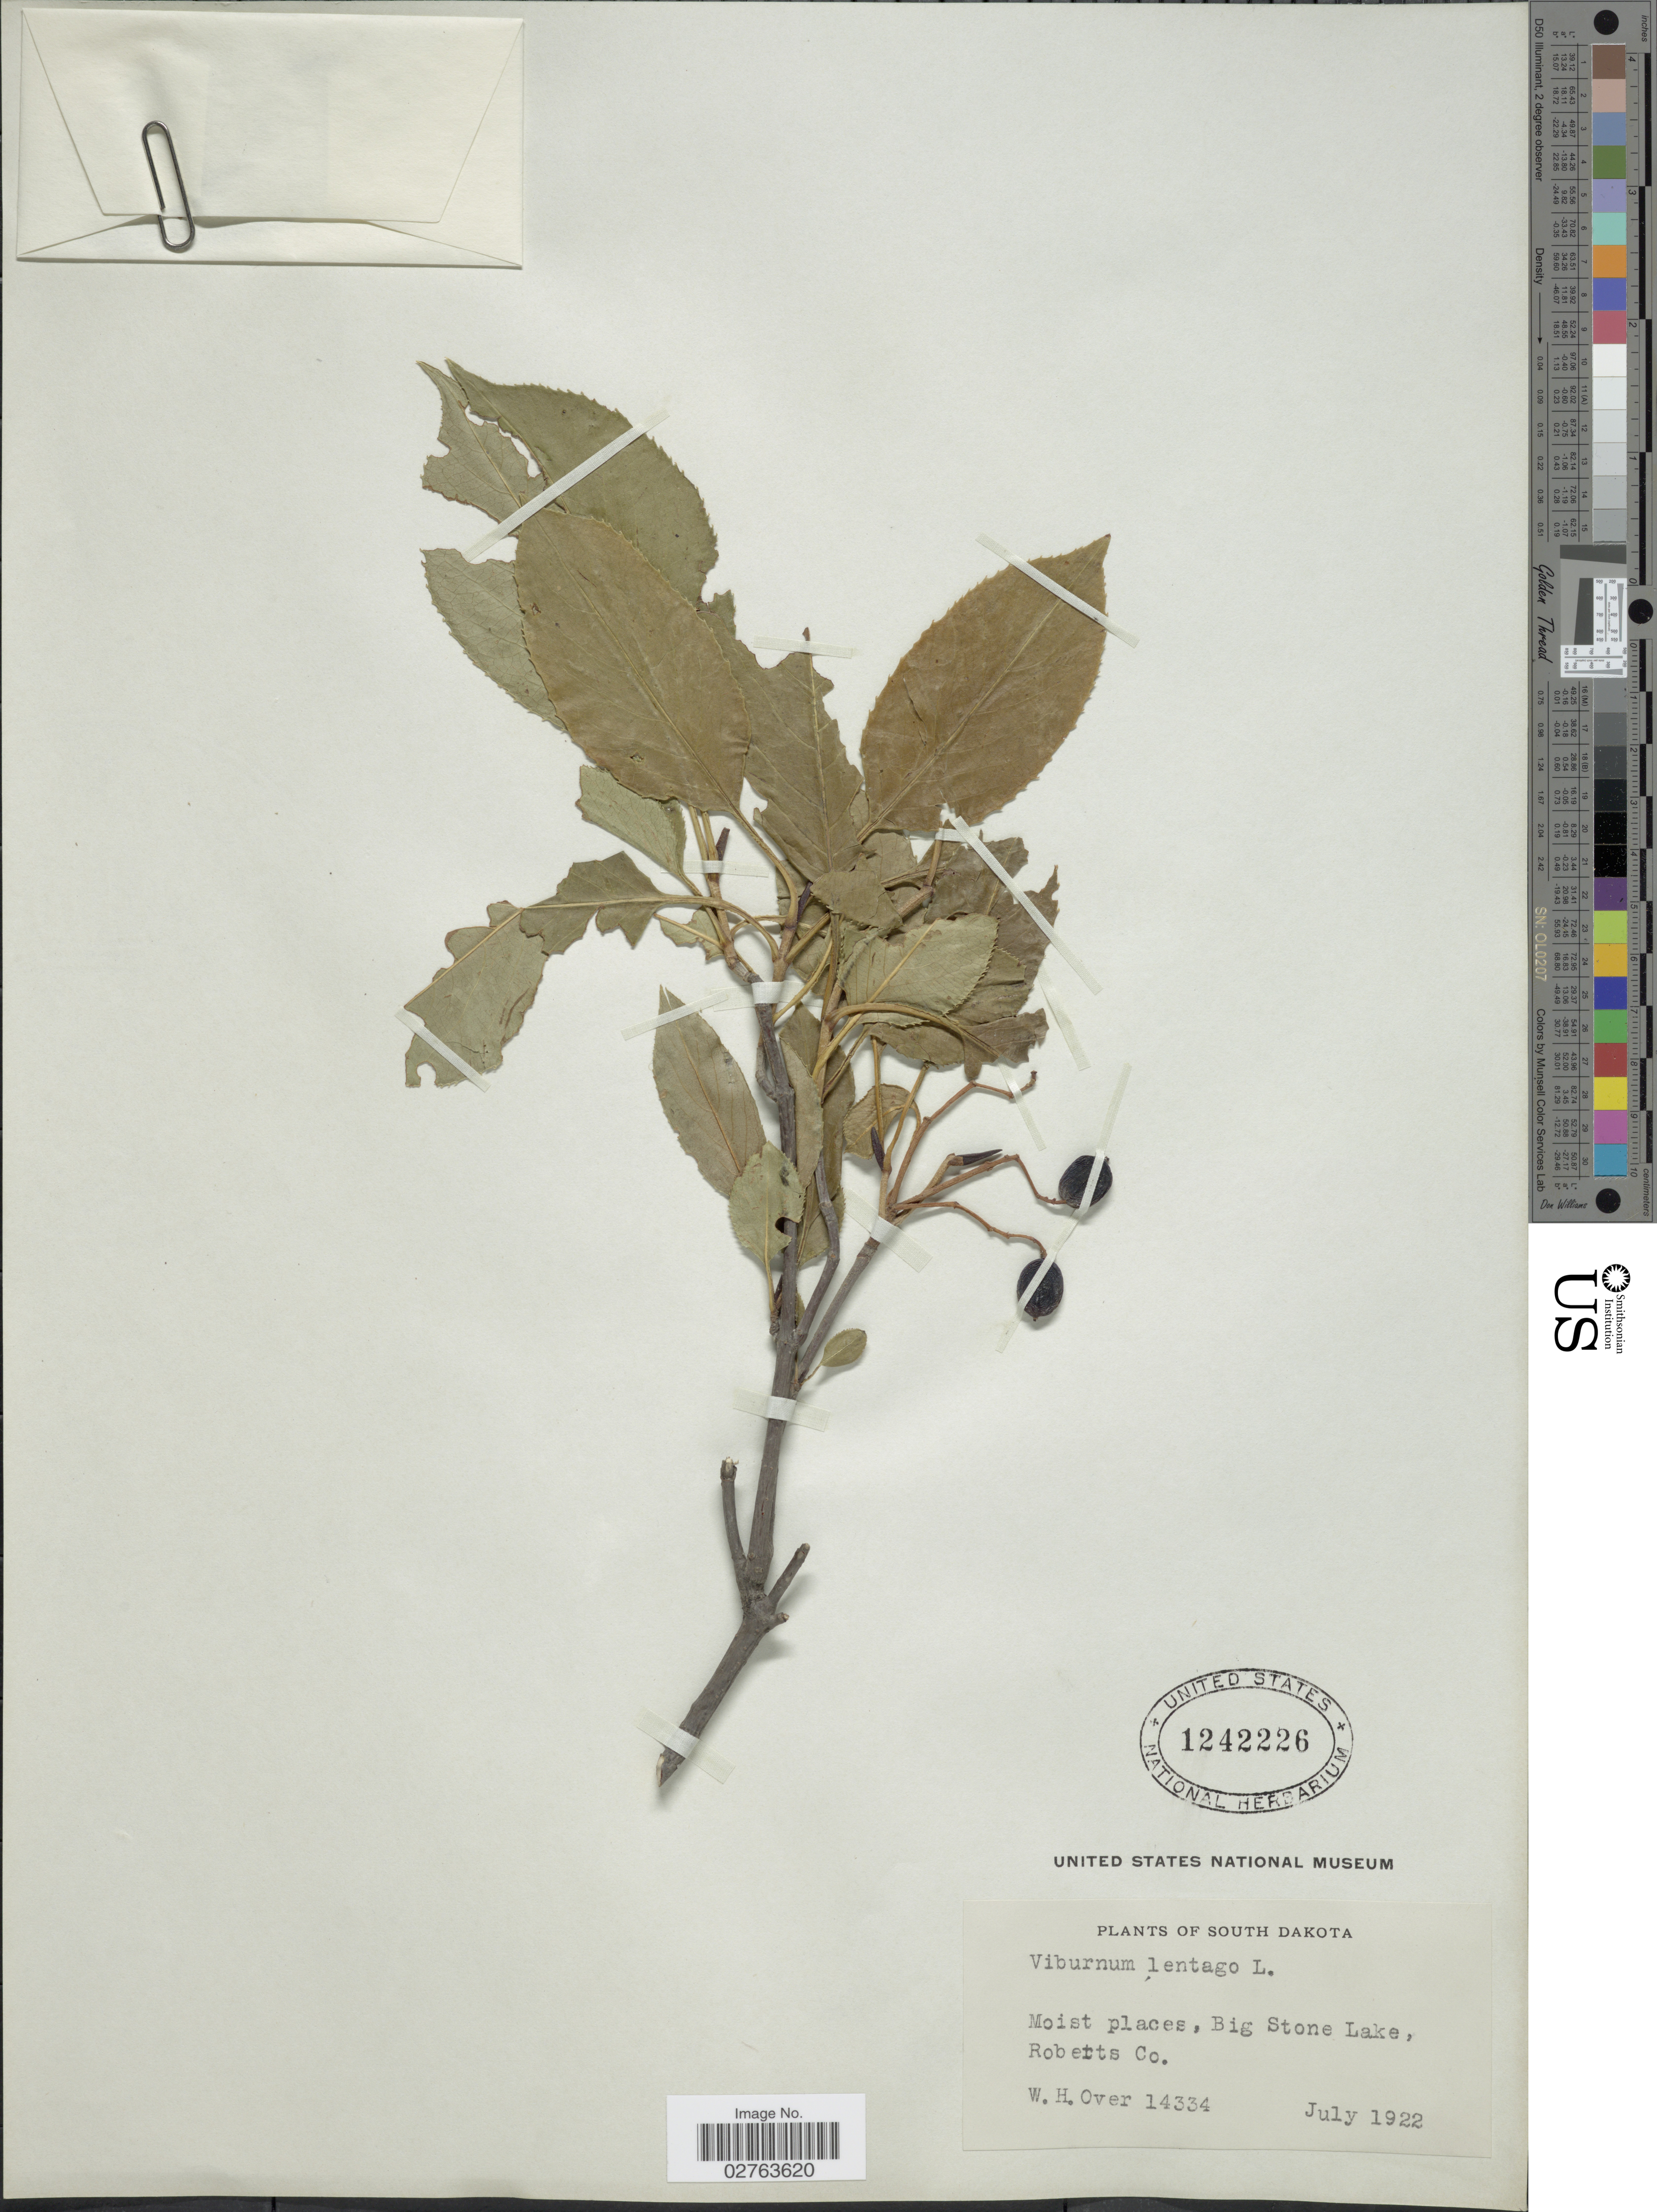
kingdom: Plantae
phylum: Tracheophyta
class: Magnoliopsida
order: Dipsacales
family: Viburnaceae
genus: Viburnum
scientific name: Viburnum lentago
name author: L.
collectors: W. Over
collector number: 14334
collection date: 1922-07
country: United States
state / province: South Dakota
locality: Big Stone Lake, Roberts Co.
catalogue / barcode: US 1242226